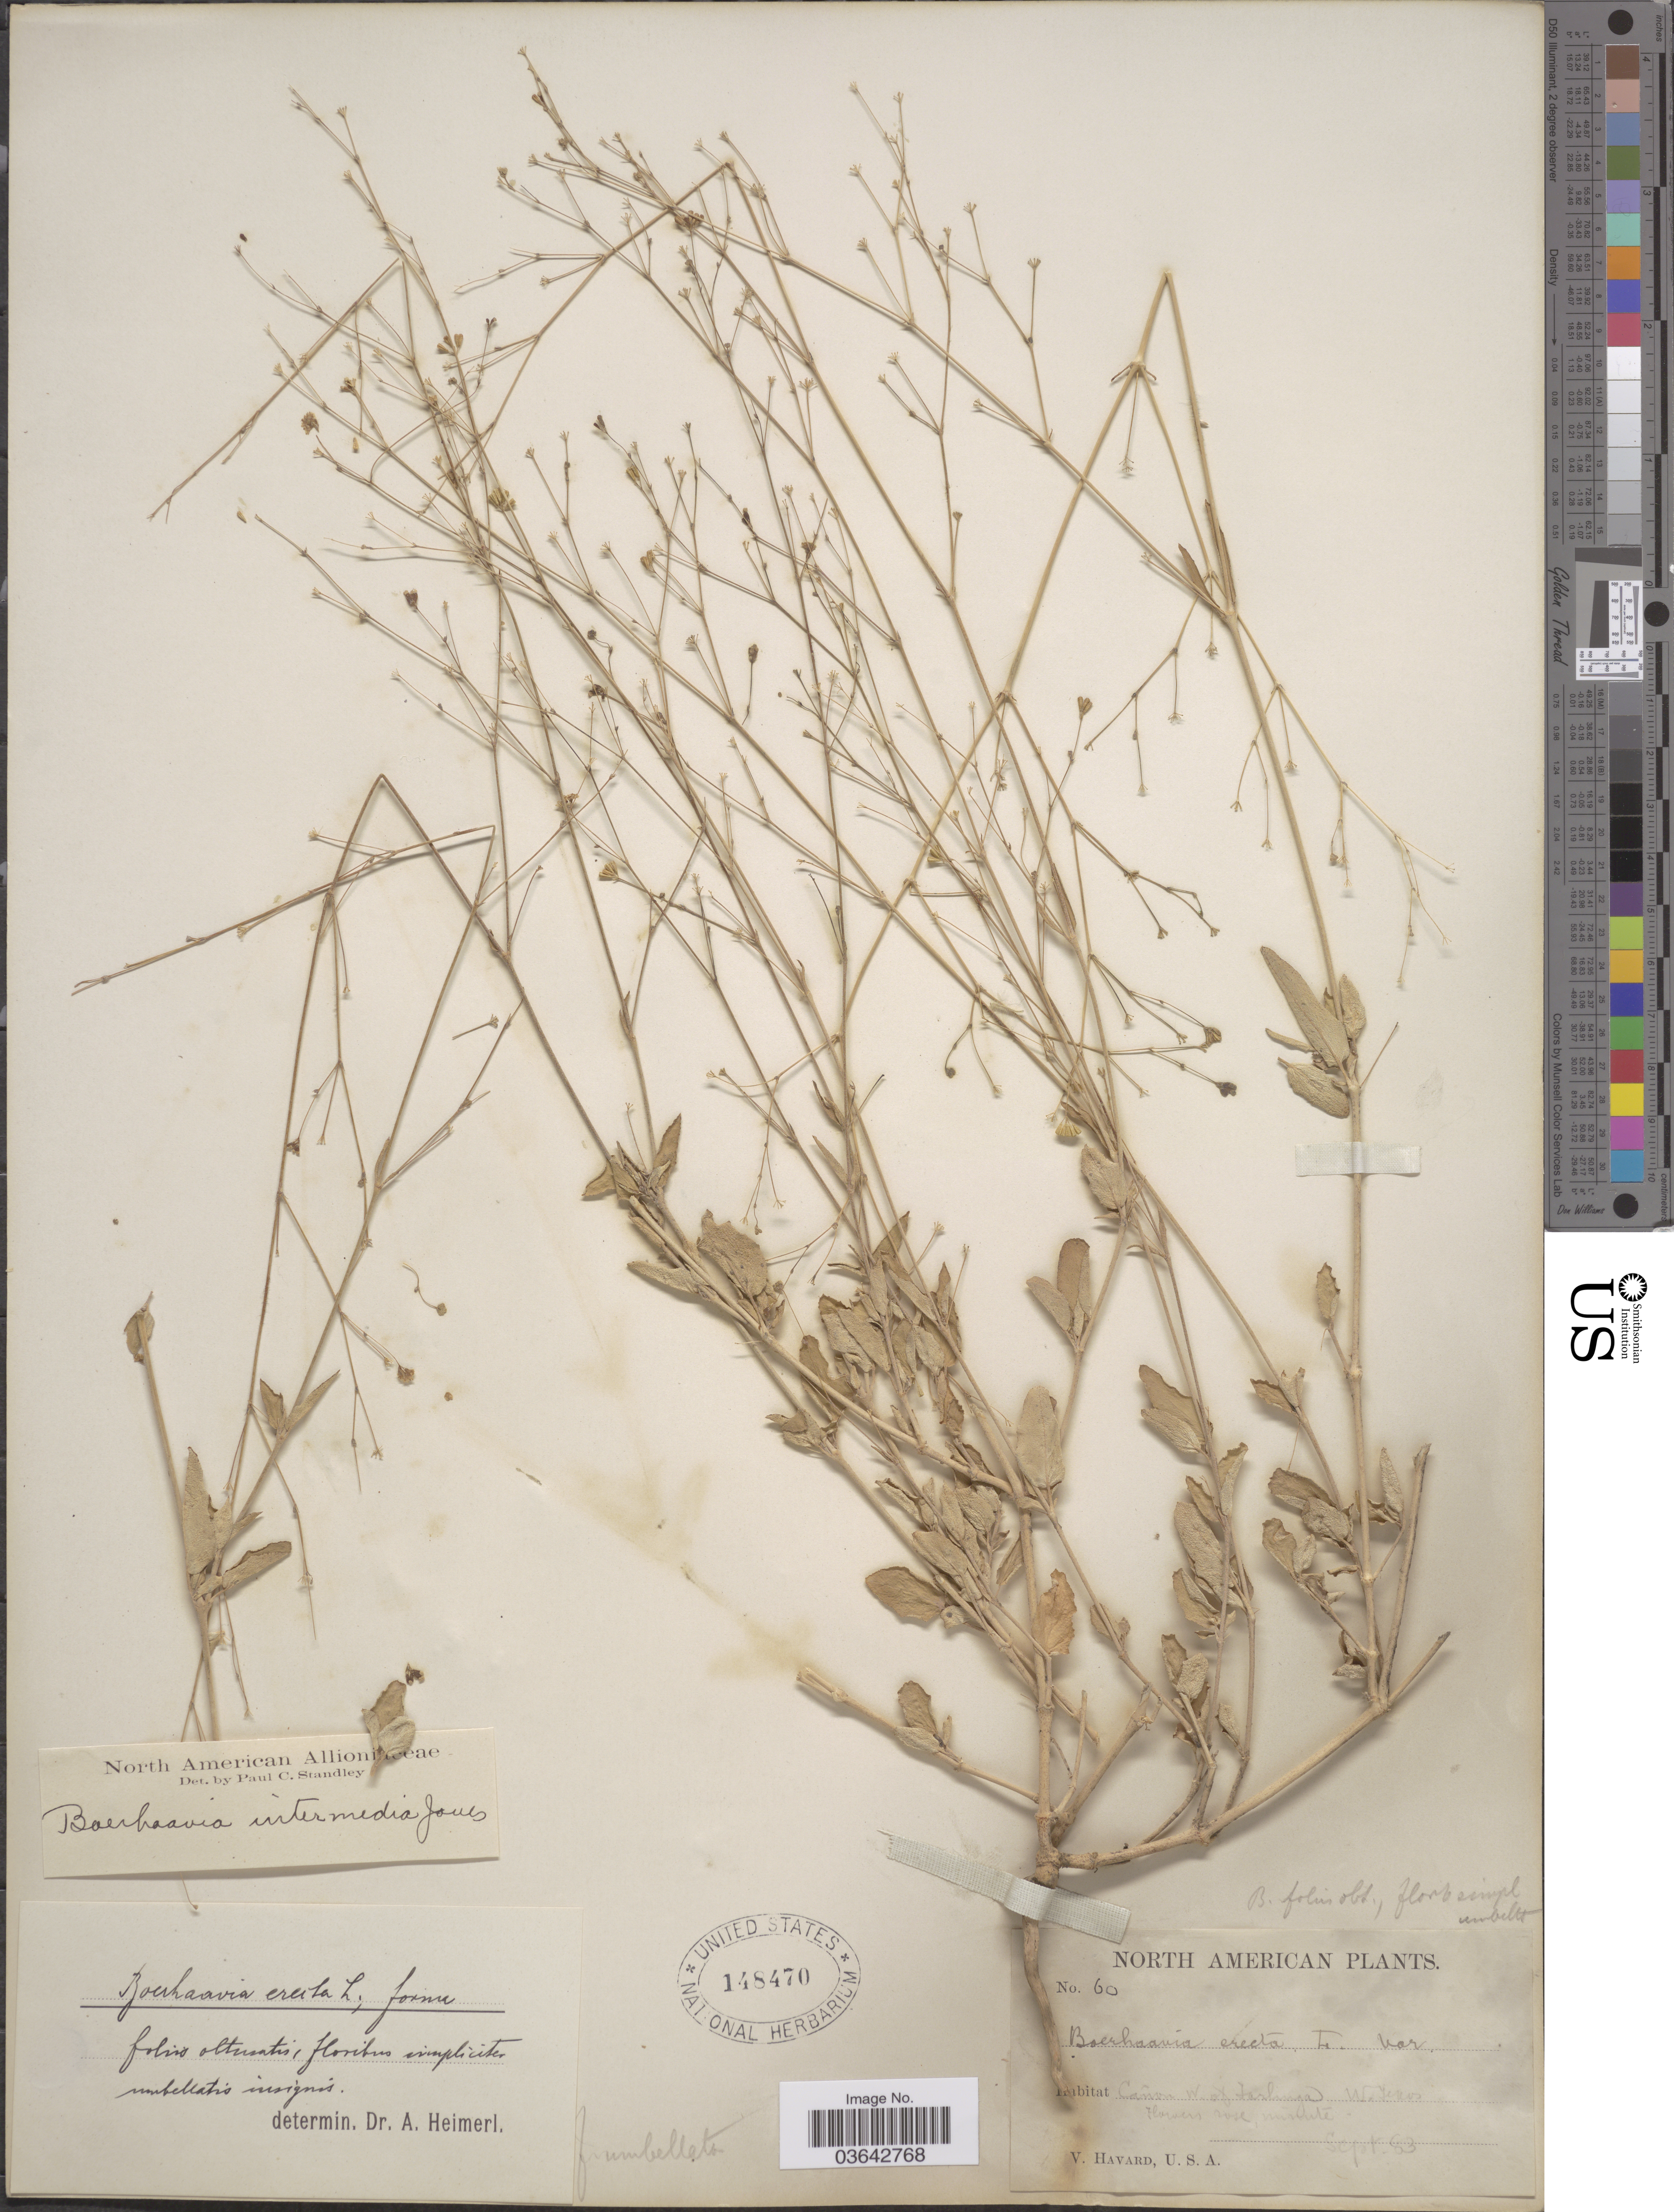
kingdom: Plantae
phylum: Tracheophyta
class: Magnoliopsida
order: Caryophyllales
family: Nyctaginaceae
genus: Boerhavia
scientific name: Boerhavia intermedia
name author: M.E. Jones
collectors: V. Havard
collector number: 60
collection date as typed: Transcribed d/m/y: /9/83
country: United States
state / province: Texas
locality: Cañon W. of Tarlinga [Terlingua] W. Texas.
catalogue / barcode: US 148470